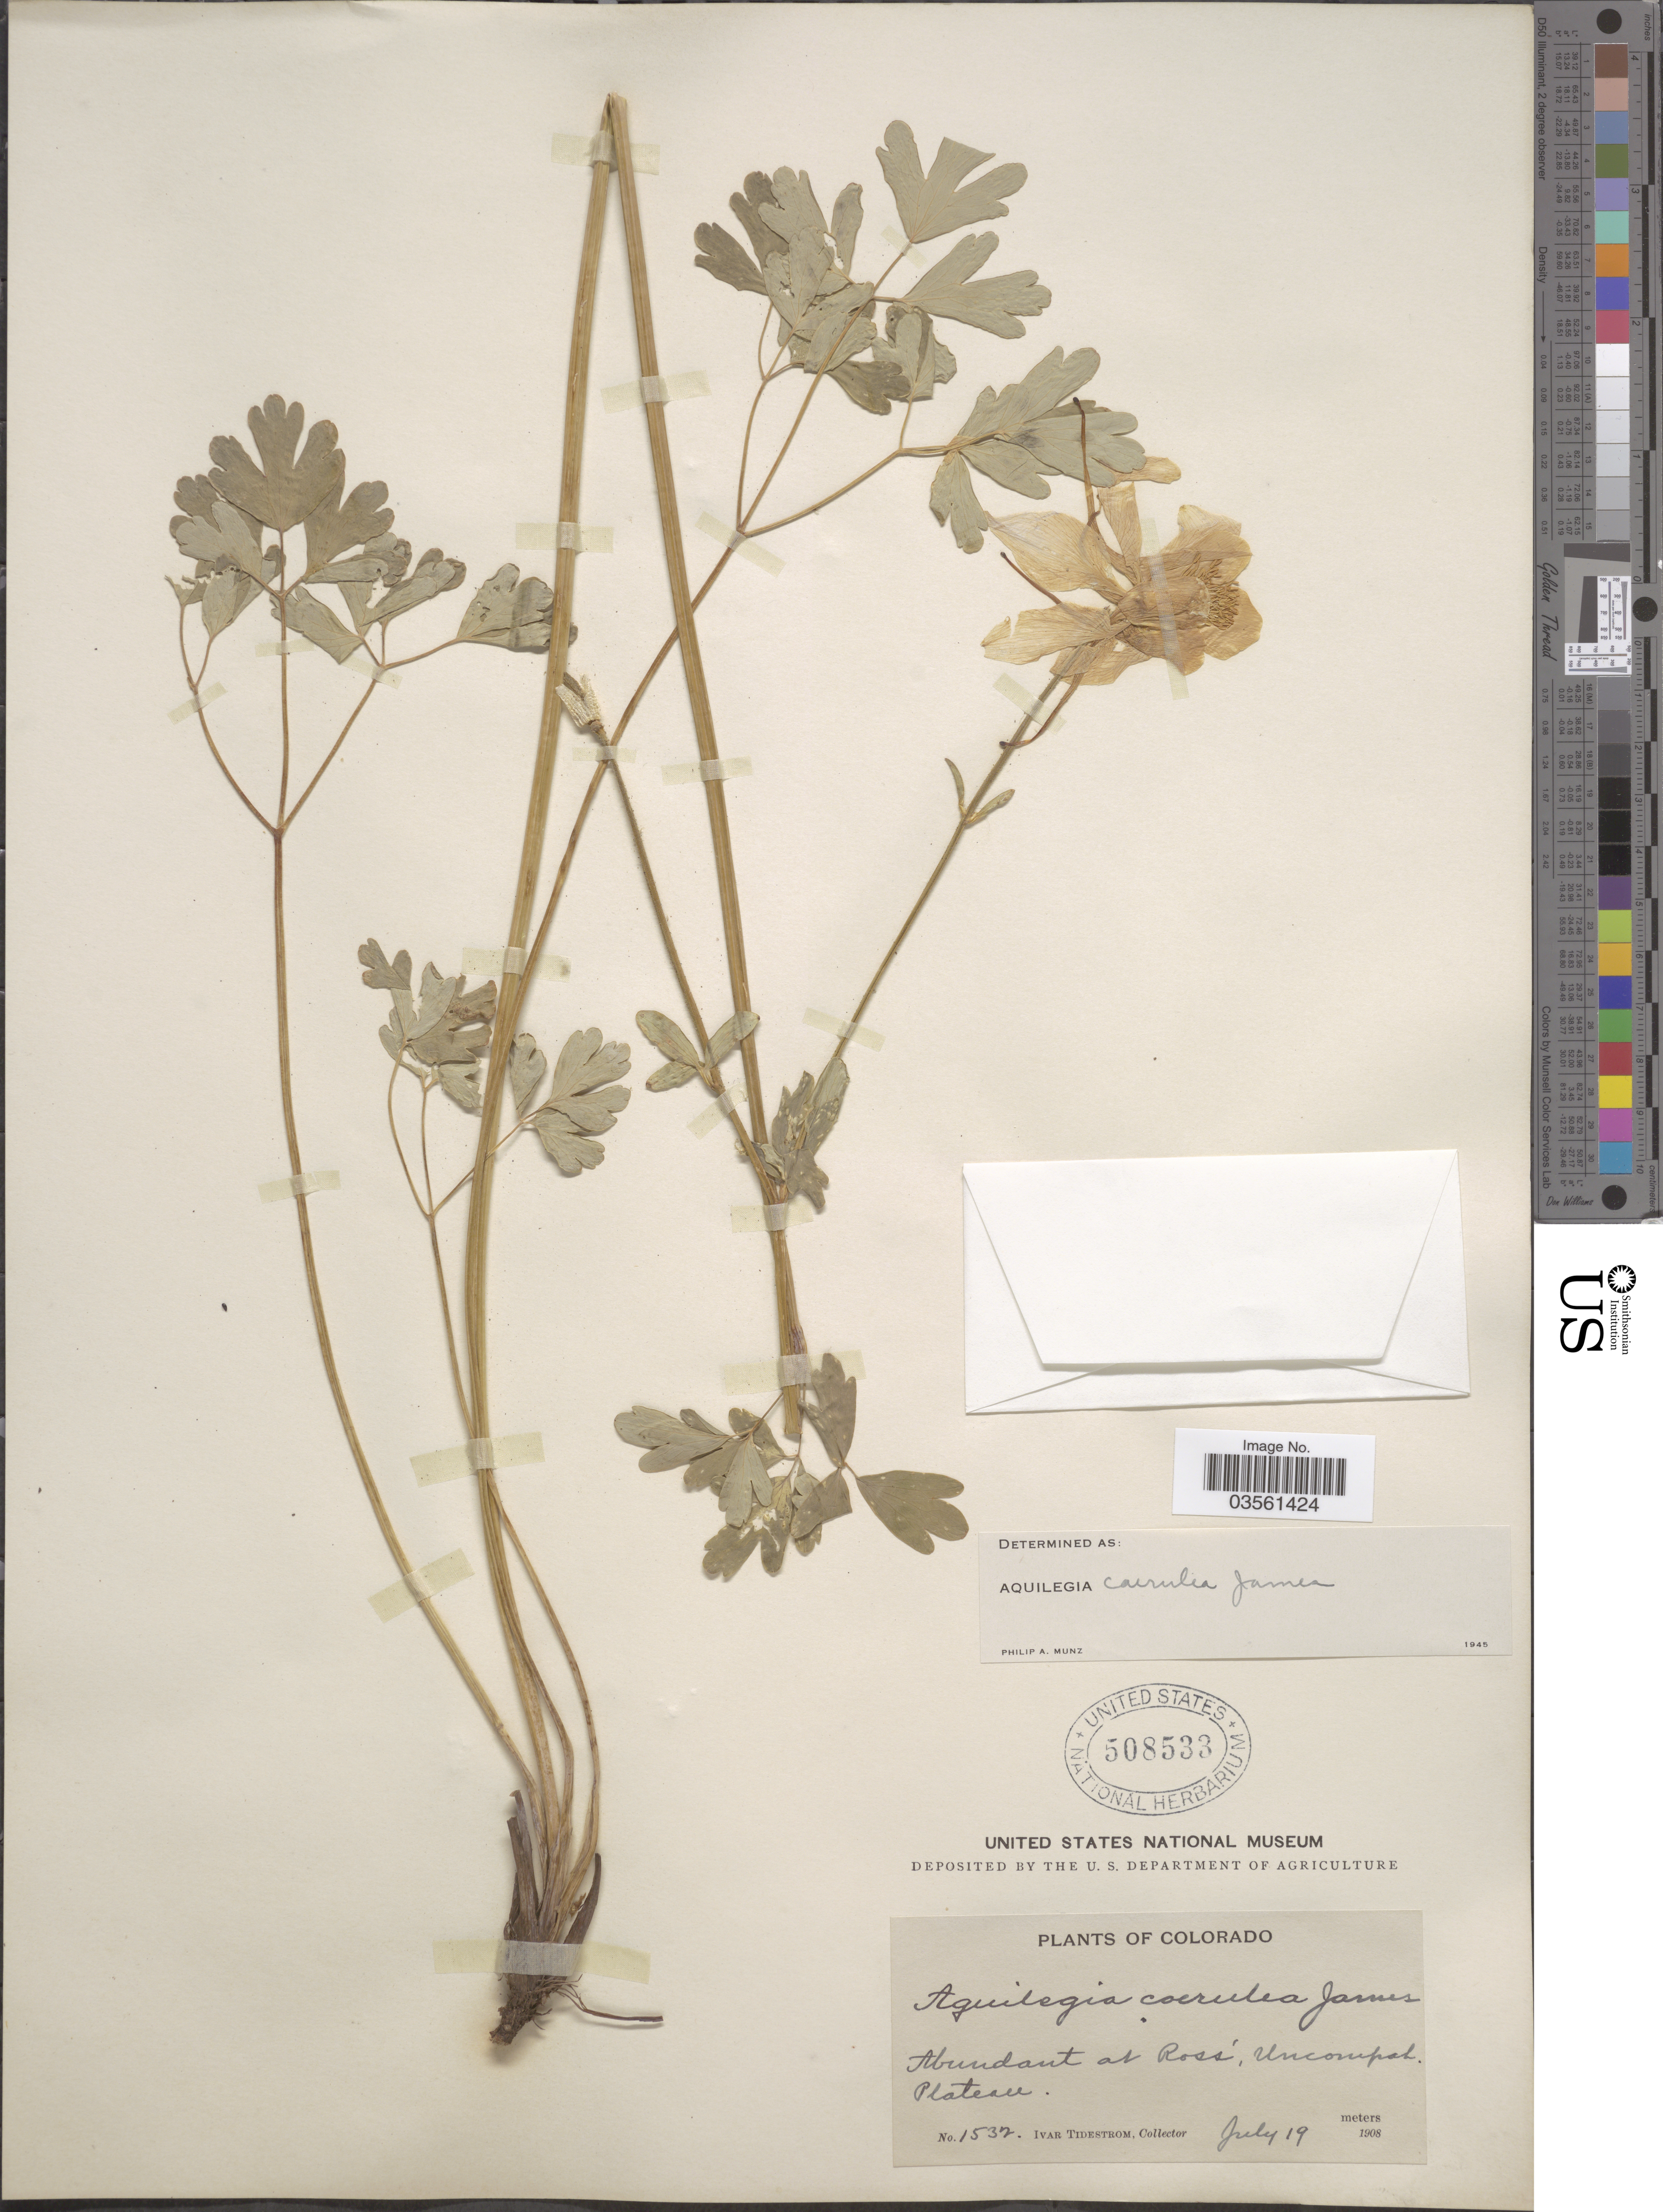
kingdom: Plantae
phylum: Tracheophyta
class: Magnoliopsida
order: Ranunculales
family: Ranunculaceae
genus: Aquilegia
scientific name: Aquilegia coerulea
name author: E. James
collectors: I. F. Tidestrom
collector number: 1532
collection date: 1908-07-19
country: United States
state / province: Colorado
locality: Ross', Uncompah. Plateau.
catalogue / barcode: US 508533